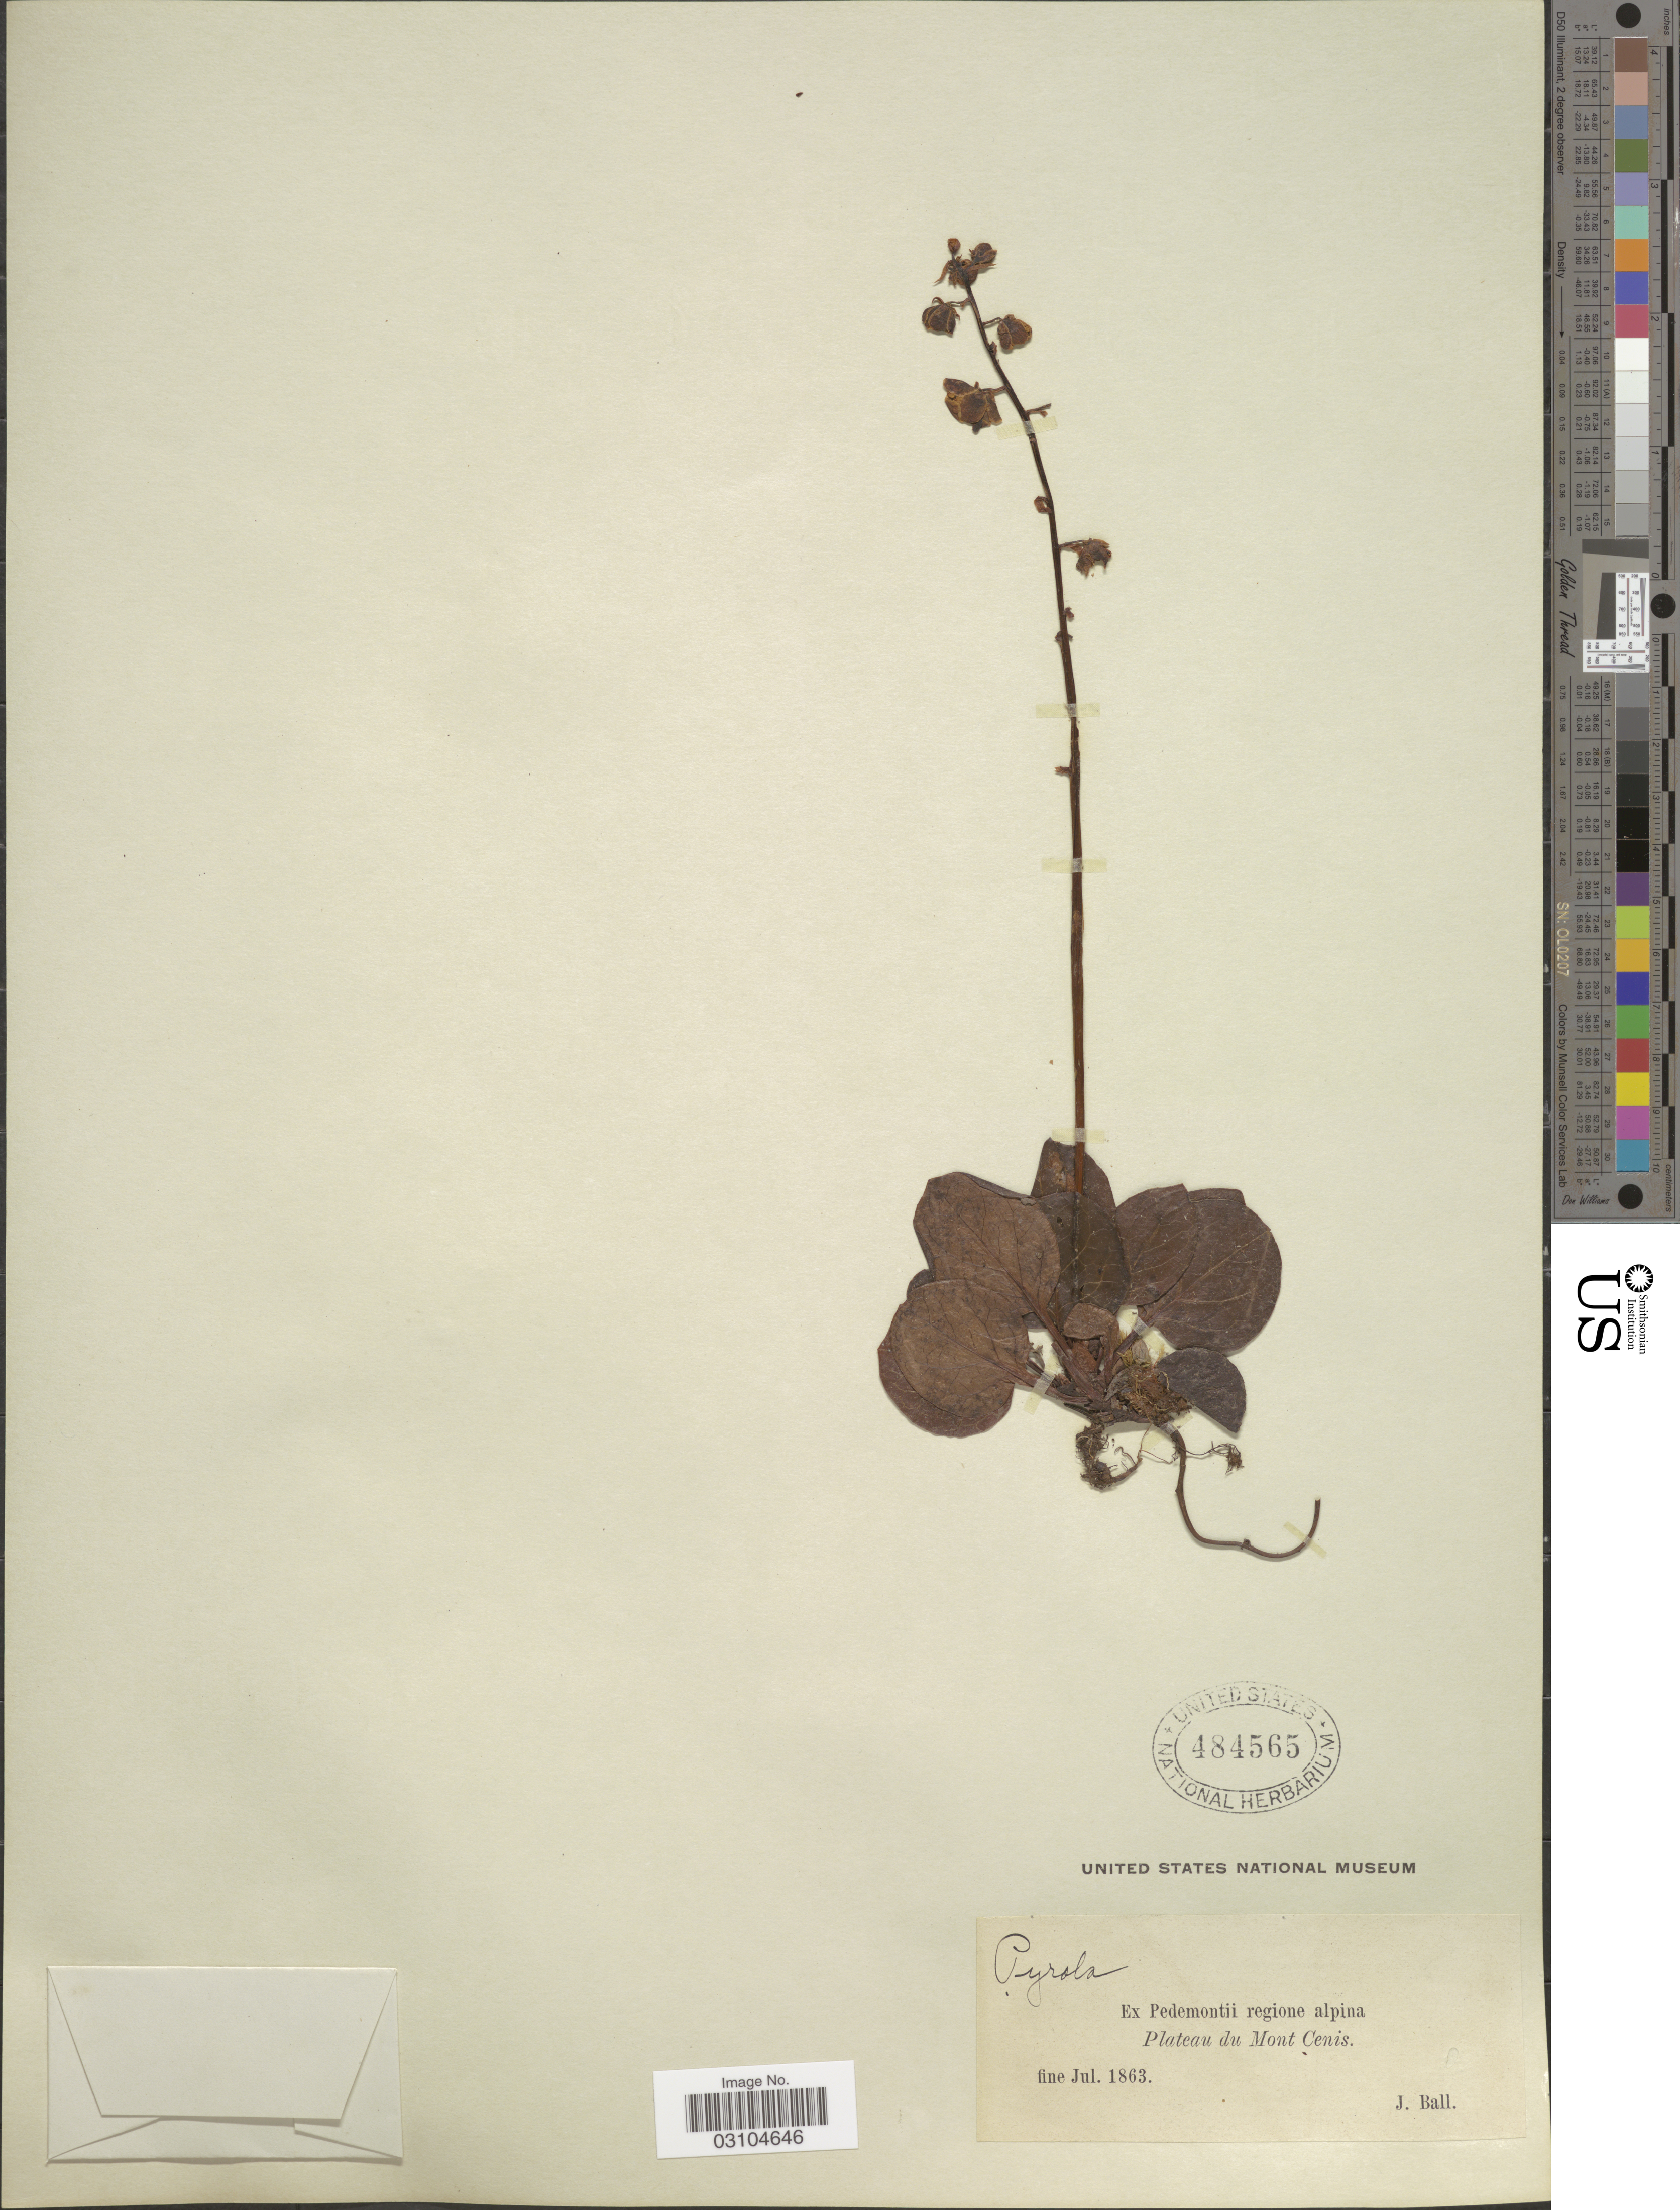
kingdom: Plantae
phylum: Tracheophyta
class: Magnoliopsida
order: Ericales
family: Ericaceae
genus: Pyrola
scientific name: Pyrola rotundifolia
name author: L.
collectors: J. Ball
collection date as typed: fine Jul. 1863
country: Italy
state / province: Piedmont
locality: Ex Pedemontii regione alpina. Plateau du Mont Cenis.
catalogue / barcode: US 484565